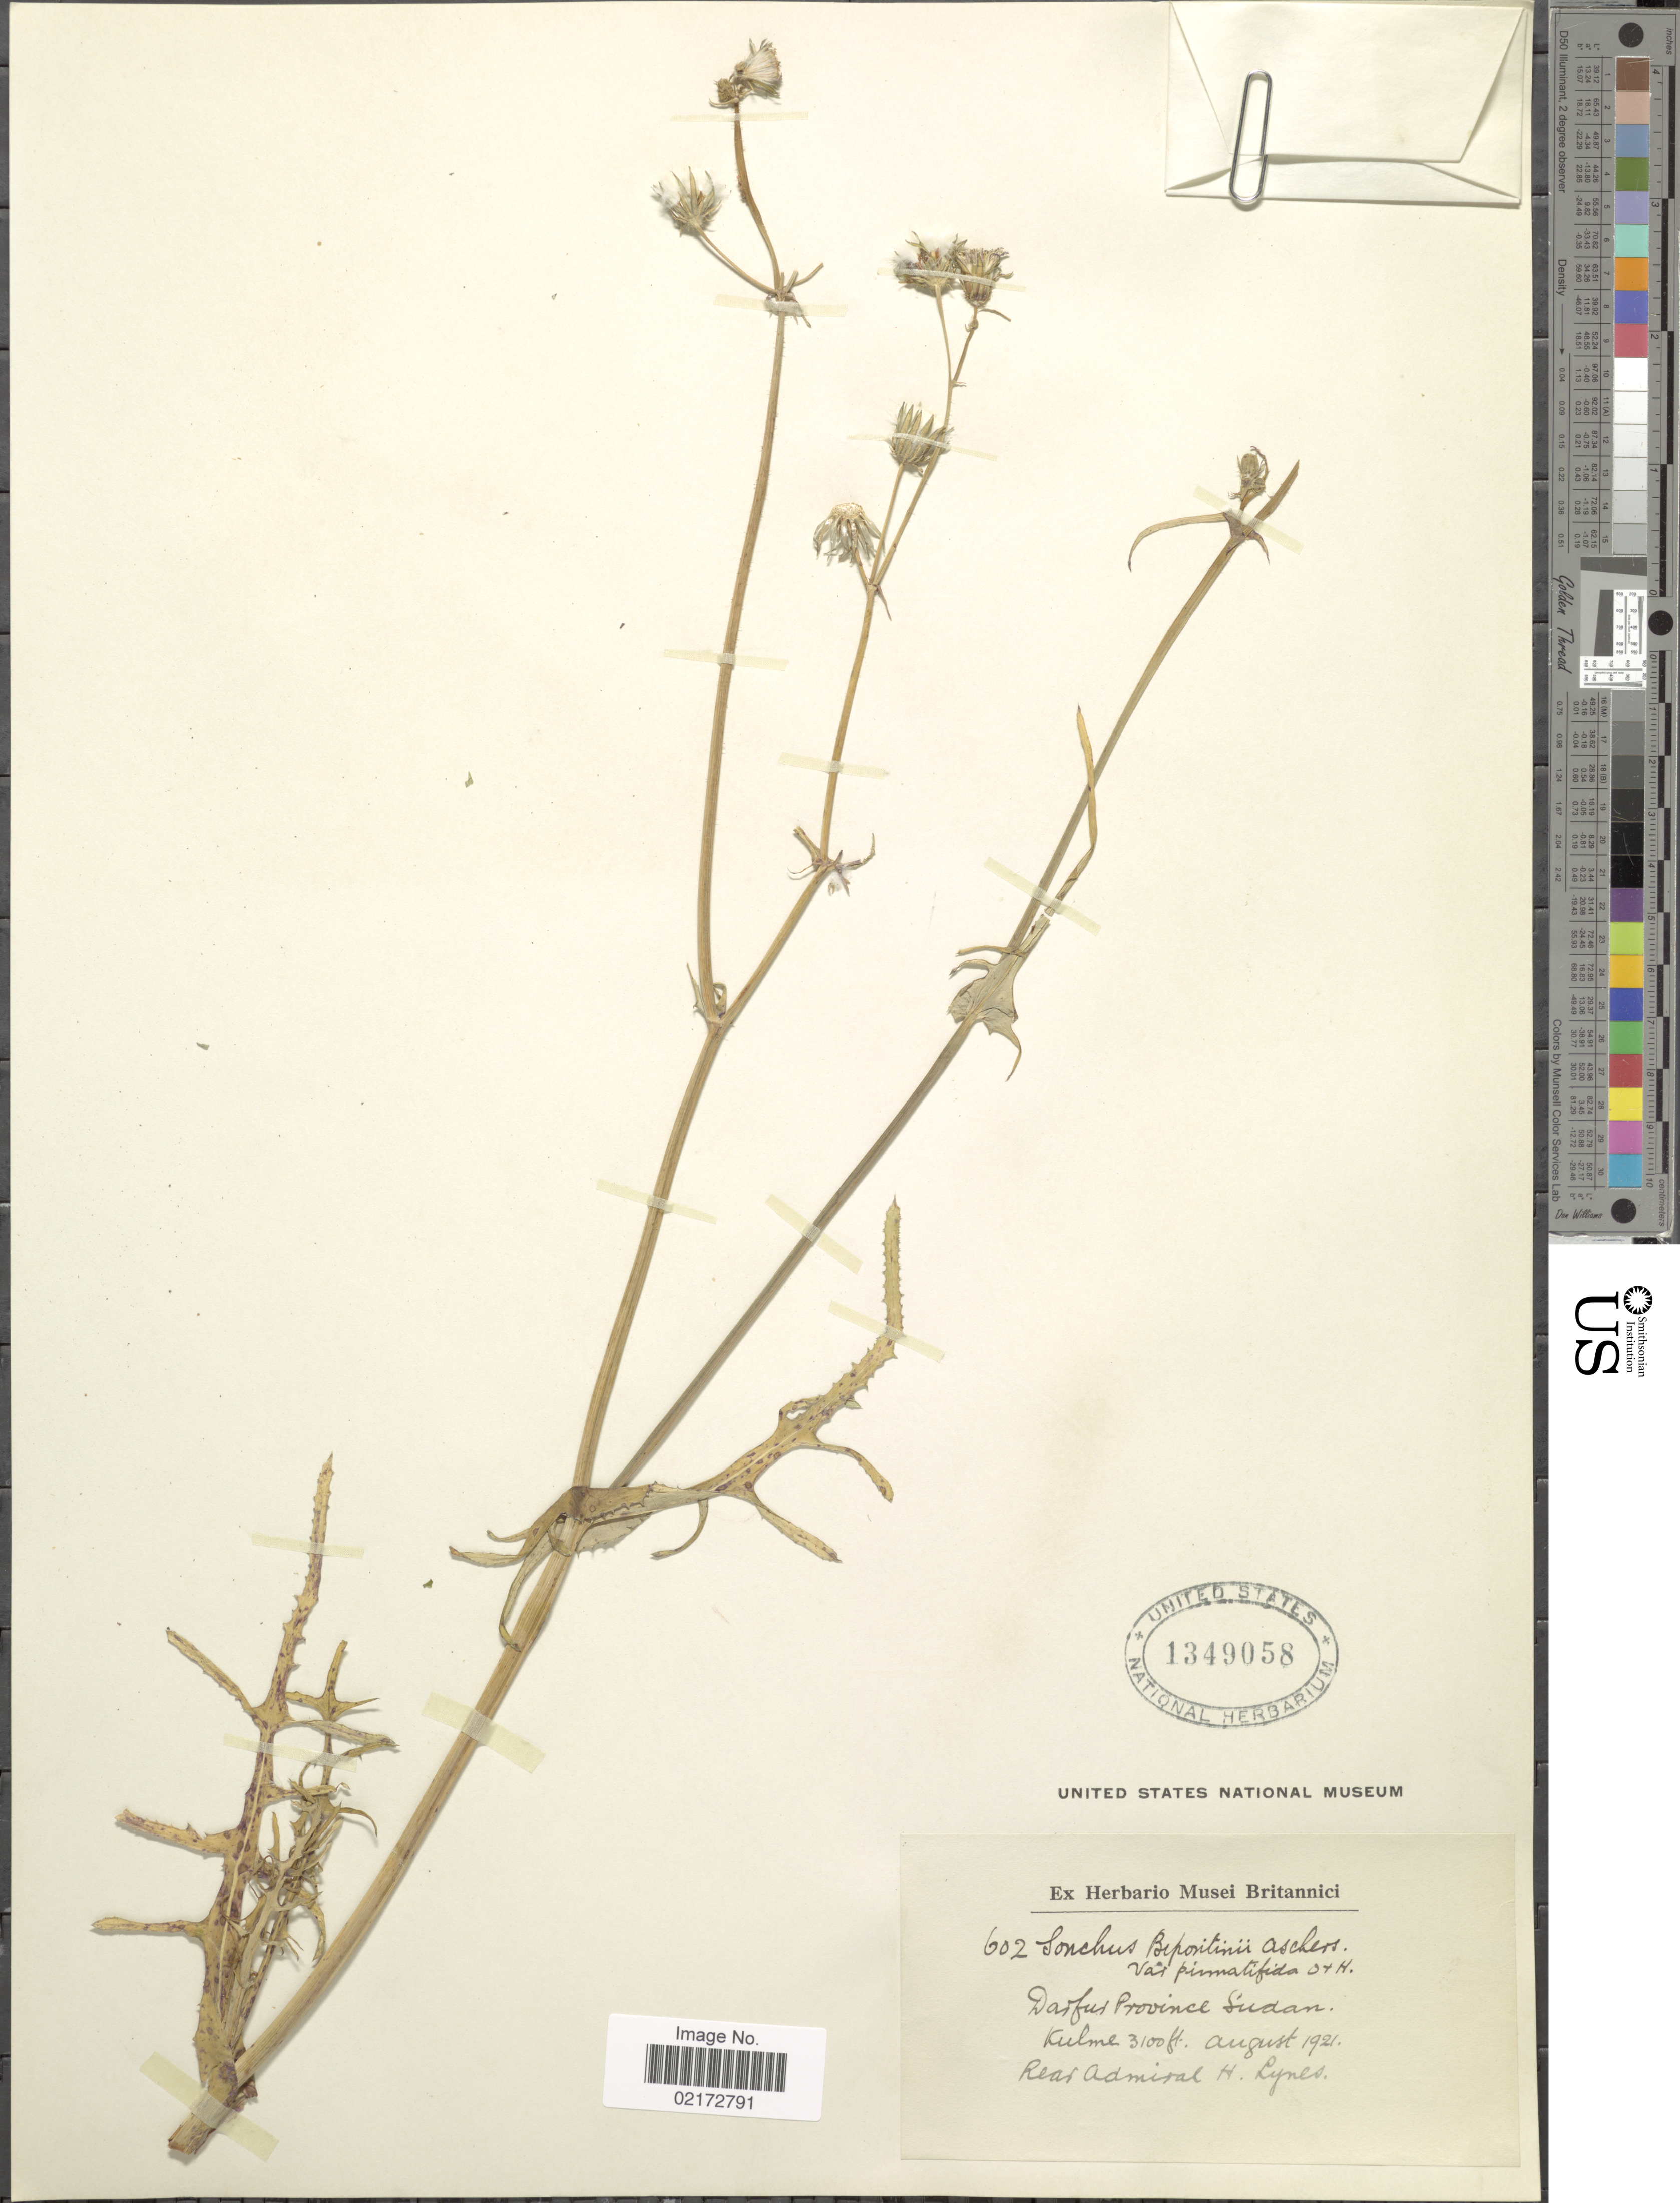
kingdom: Plantae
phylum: Tracheophyta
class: Magnoliopsida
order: Asterales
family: Asteraceae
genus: Sonchus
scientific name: Sonchus bipontini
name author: Asch. ex Oliv. & Hiern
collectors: H. Lynes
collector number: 602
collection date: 1921-08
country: Sudan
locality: Darfur Province Sudan. Kulme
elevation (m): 945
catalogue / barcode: US 1349058